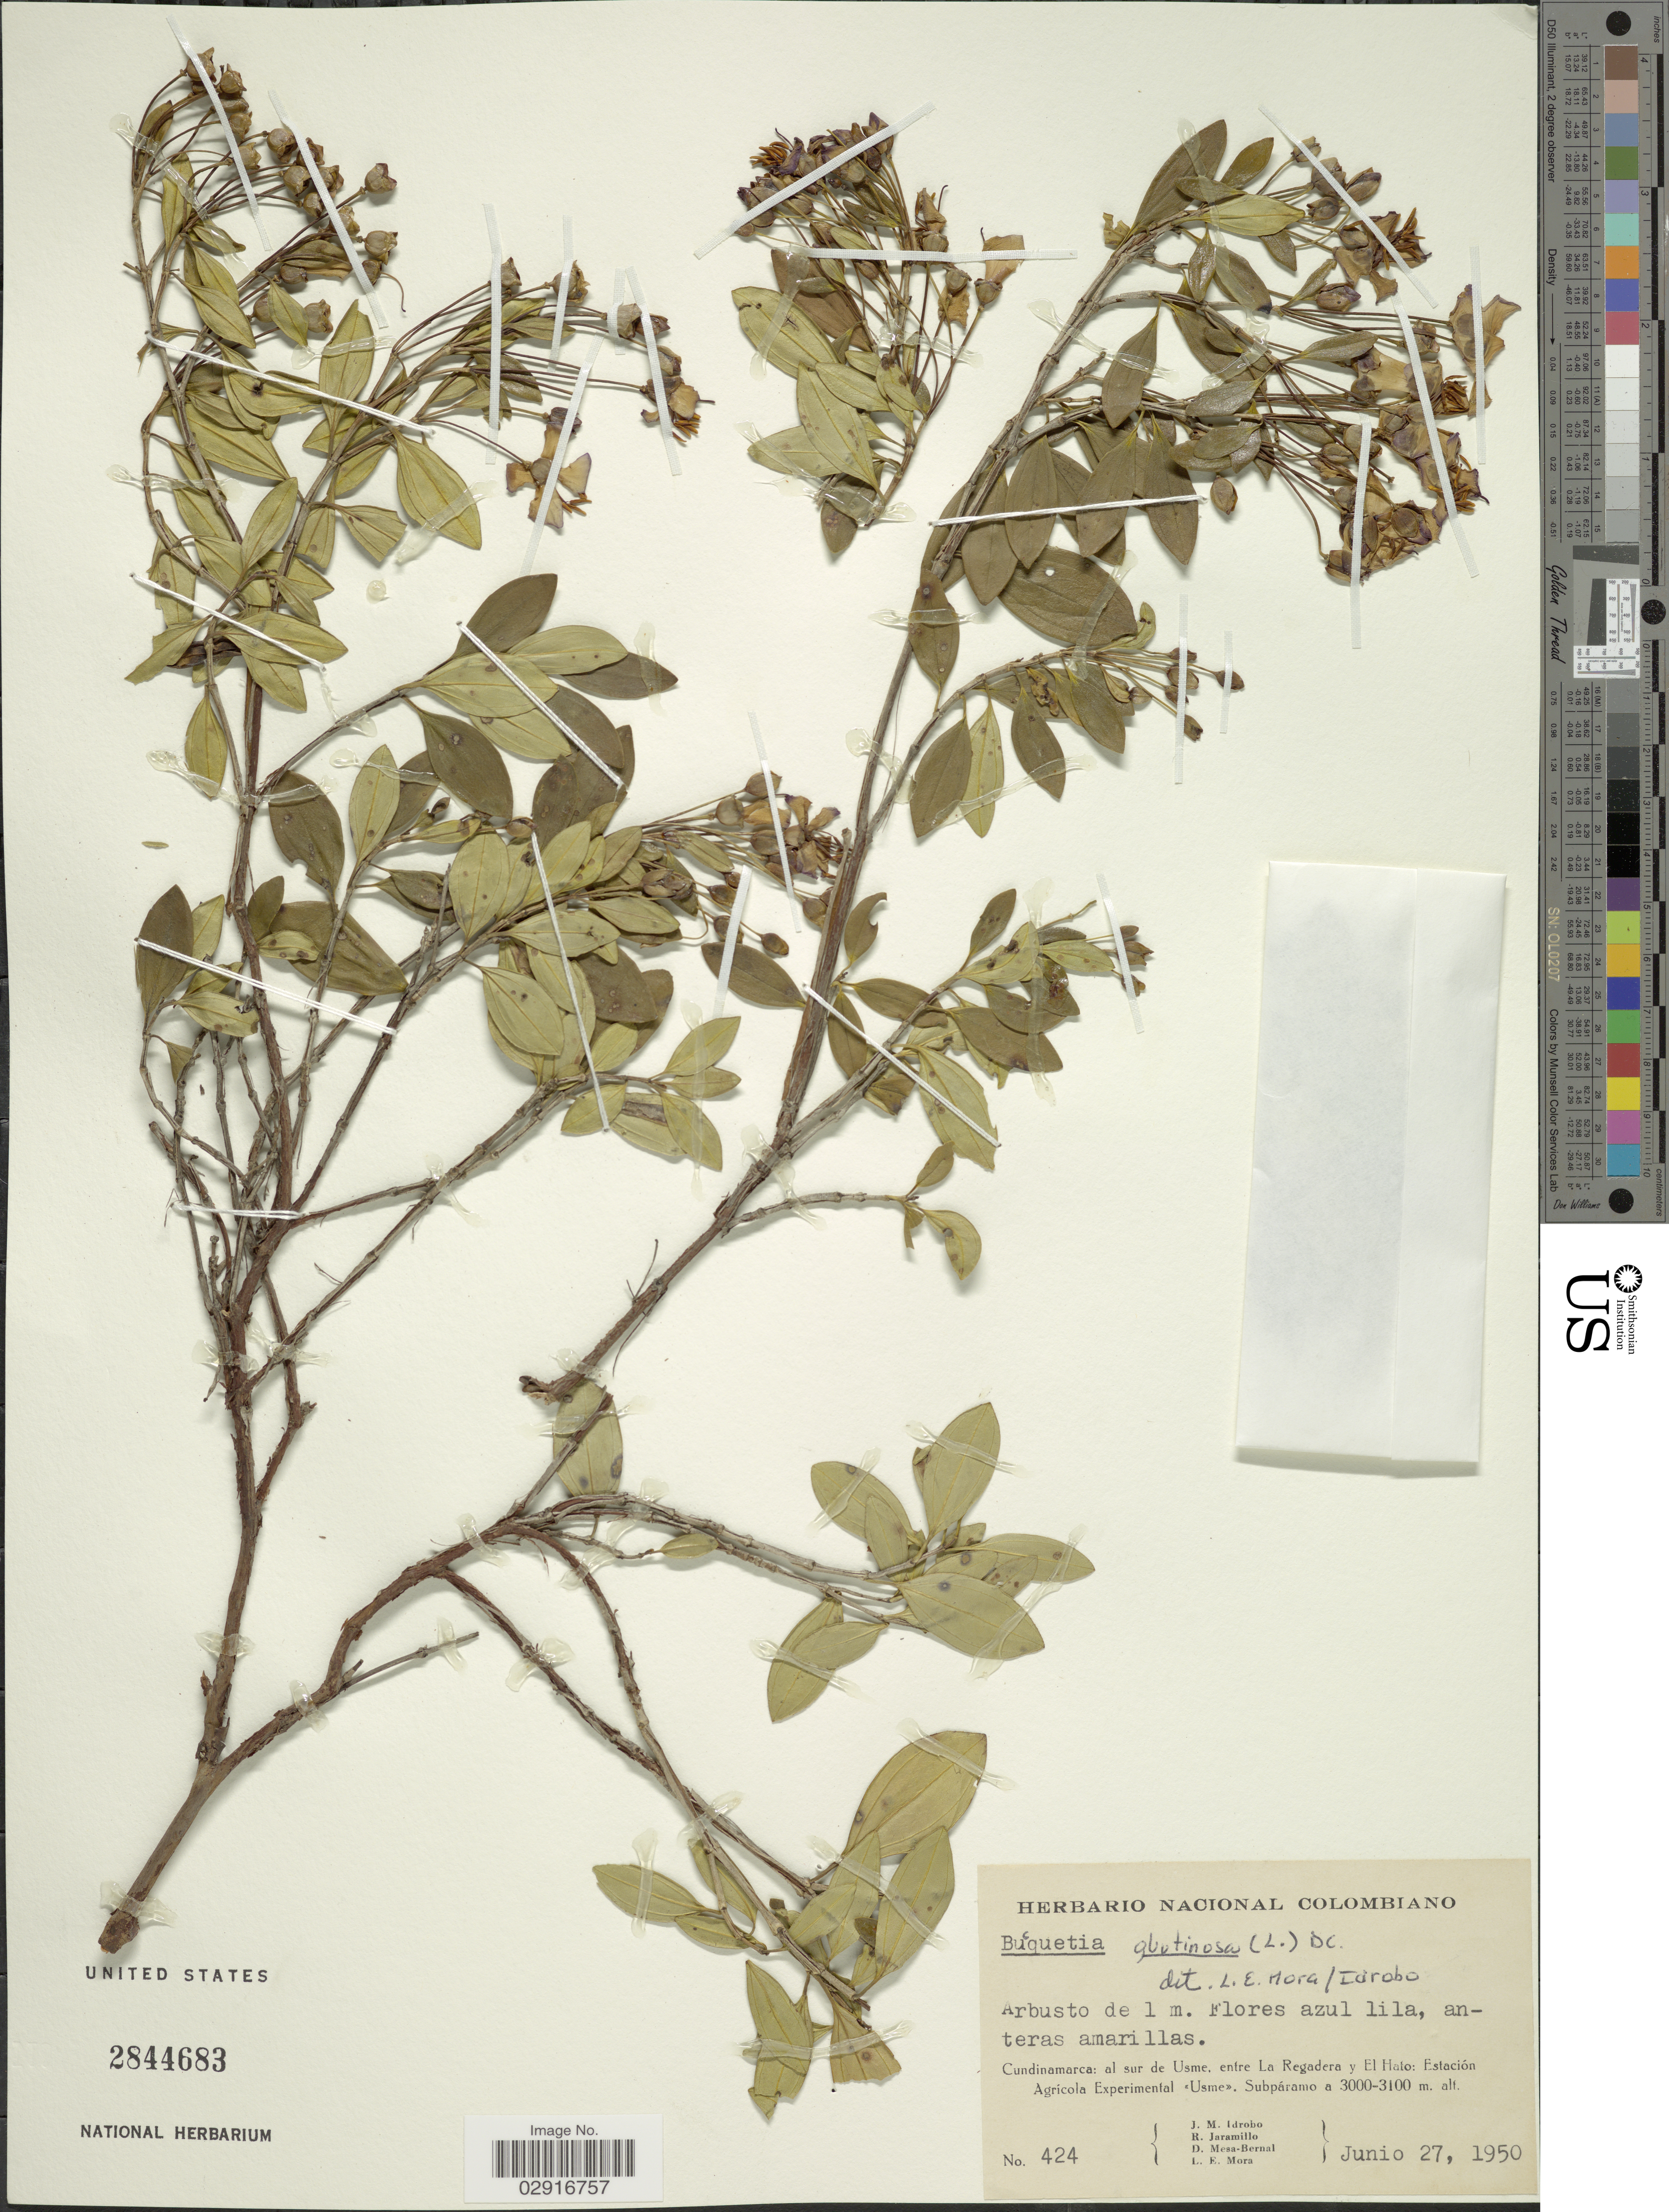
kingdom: Plantae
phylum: Tracheophyta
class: Magnoliopsida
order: Myrtales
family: Melastomataceae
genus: Bucquetia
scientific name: Bucquetia glutinosa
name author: DC.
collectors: J. M. Idrobo, R. Jaramillo, D. Mesa-Bernal & L. Mora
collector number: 424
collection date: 1950-06-27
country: Colombia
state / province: Cundinamarca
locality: Al sur de Usme, entre La Regadera y El Hato: Estación Agrícola Experimental Usme.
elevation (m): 3000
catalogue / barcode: US 2844683